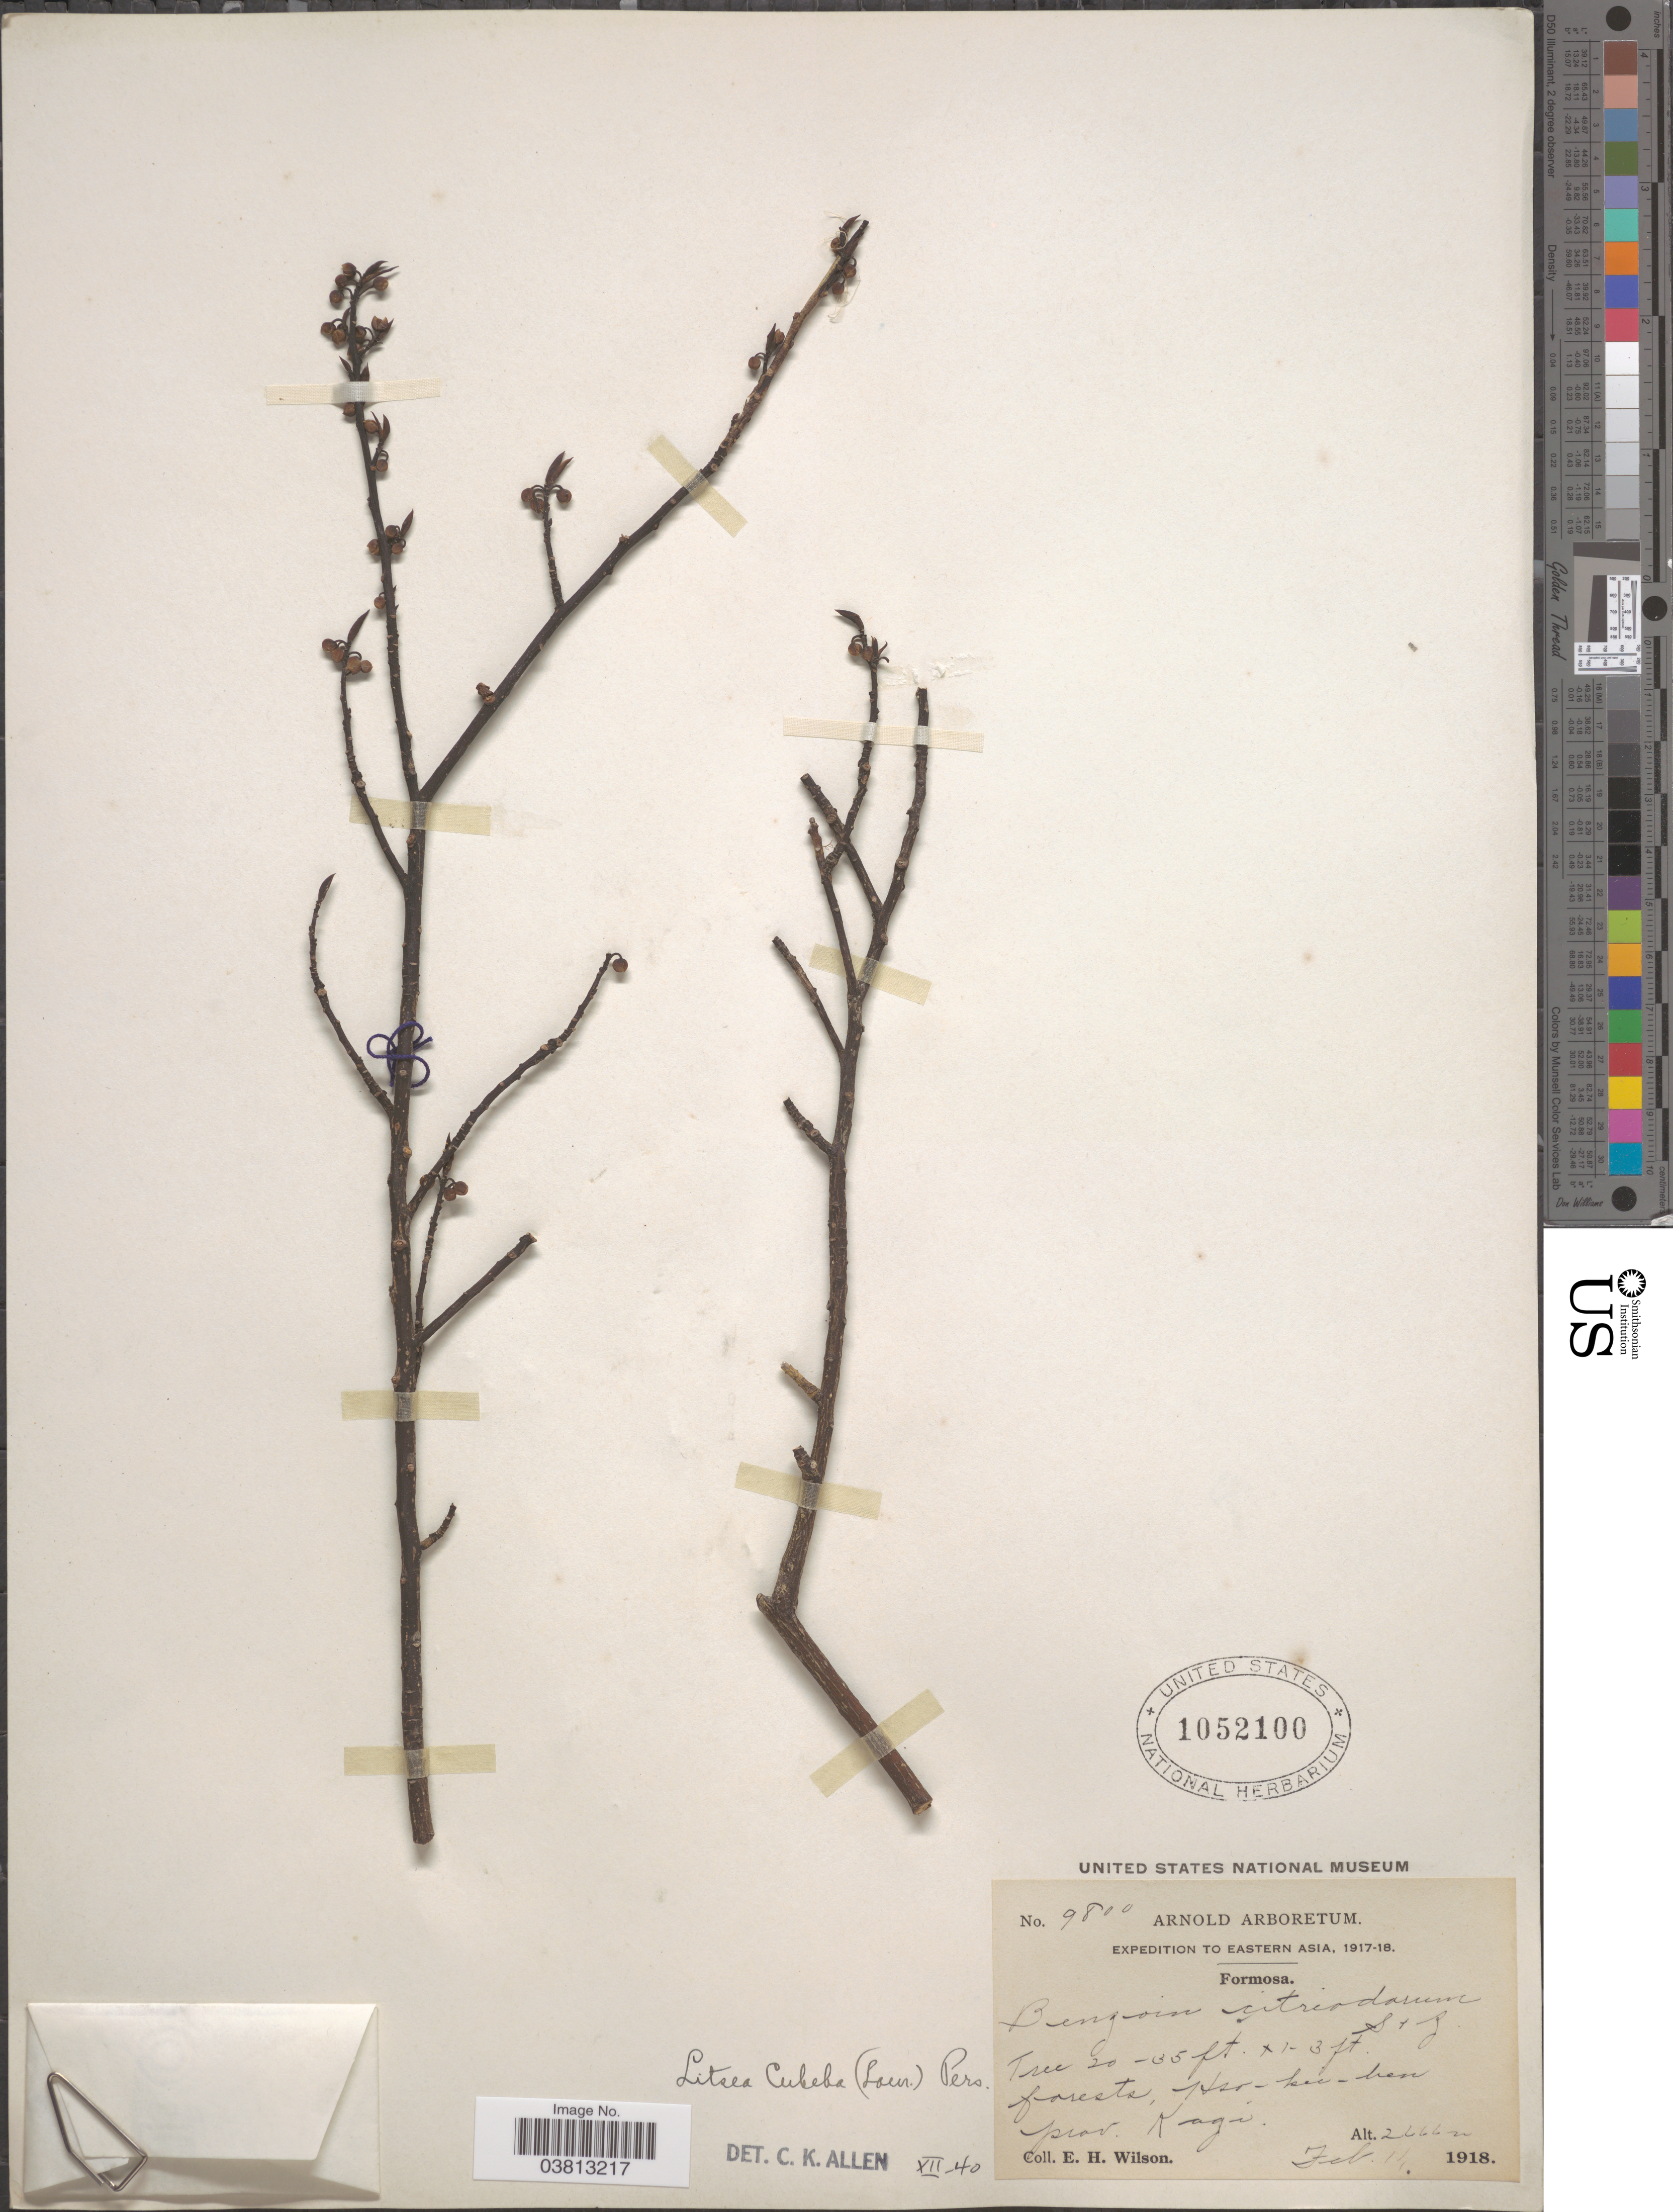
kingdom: Plantae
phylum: Tracheophyta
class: Magnoliopsida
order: Laurales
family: Lauraceae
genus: Litsea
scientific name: Litsea cubeba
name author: (Lour.) Pers.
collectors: E. Wilson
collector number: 9800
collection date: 1918-02-14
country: Taiwan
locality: Formosa. Hso-ku-hen. [interpreted] Prov. Kagi.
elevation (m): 2666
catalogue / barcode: US 1052100